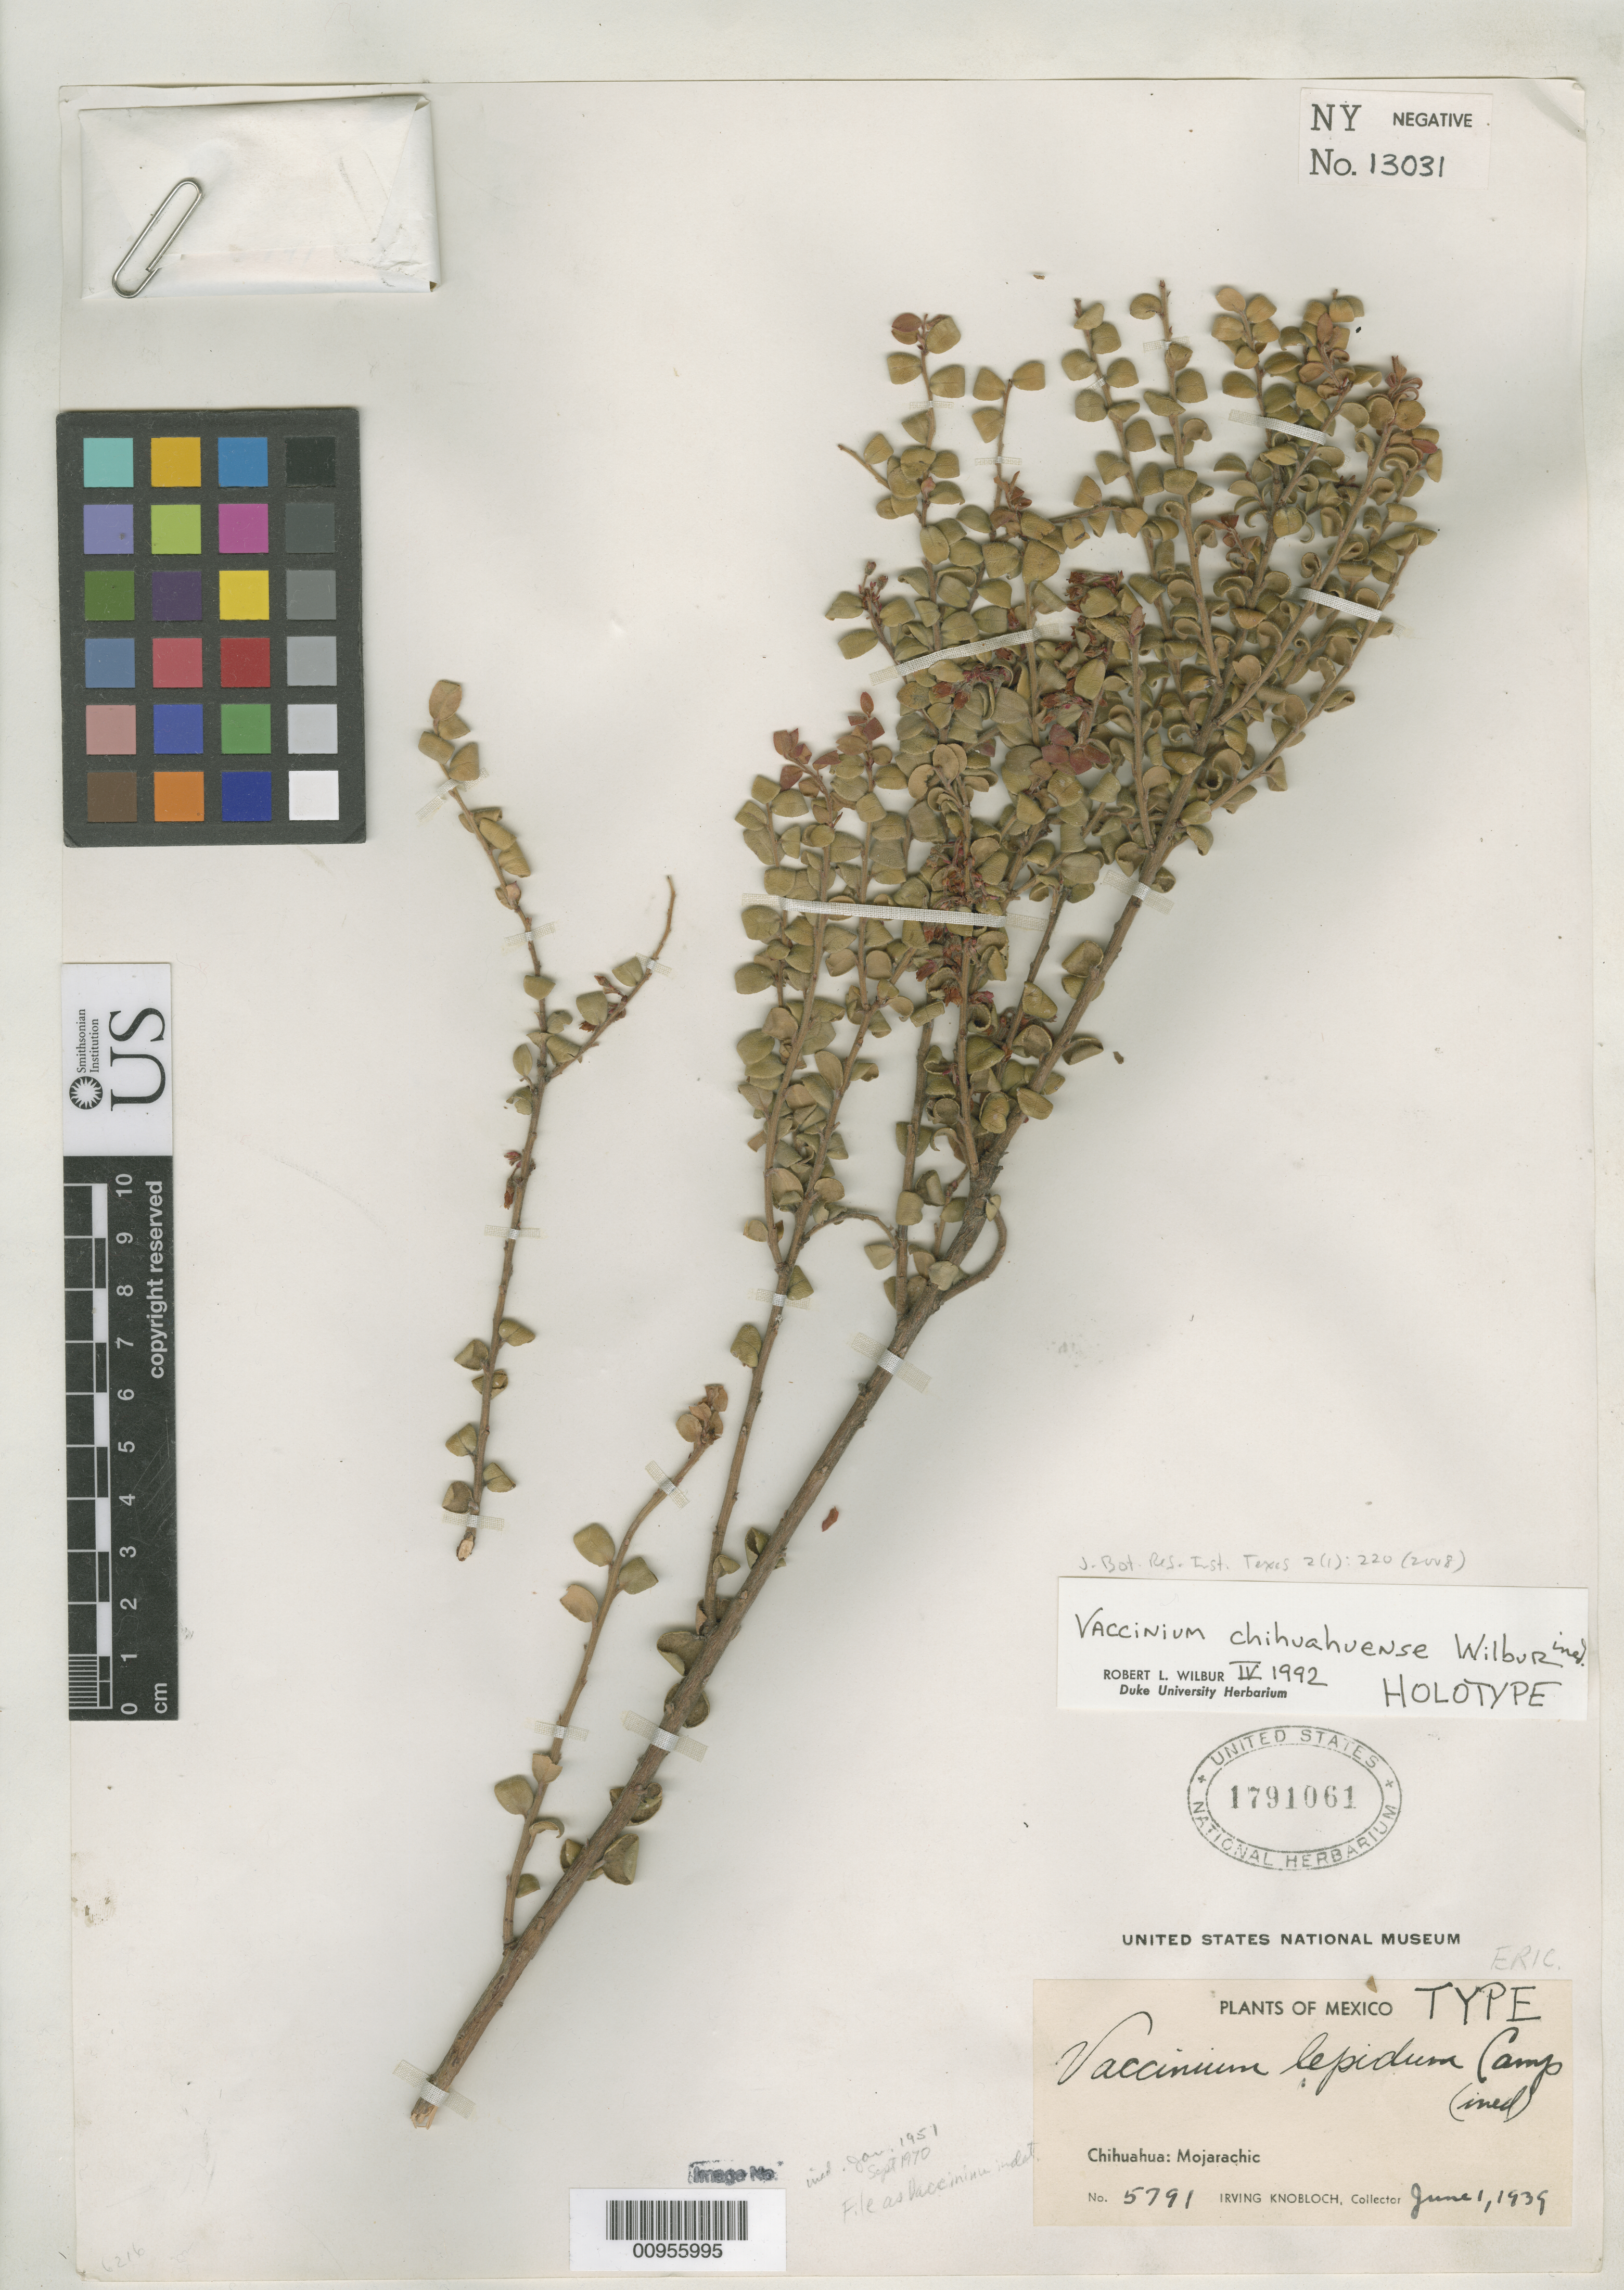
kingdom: Plantae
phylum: Tracheophyta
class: Magnoliopsida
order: Ericales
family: Ericaceae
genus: Vaccinium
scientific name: Vaccinium chihuahuense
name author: Wilbur & Luteyn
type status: Holotype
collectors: I. W. Knobloch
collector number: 5791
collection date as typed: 01 Jun 1939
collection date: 1939-06-01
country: Mexico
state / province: Chihuahua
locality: Chihuahua: Mojarachic.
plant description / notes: Specimen annotated as "TYPE" of Vaccinium lepidum Camp, ined. name apparently never published.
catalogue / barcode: US 1791061